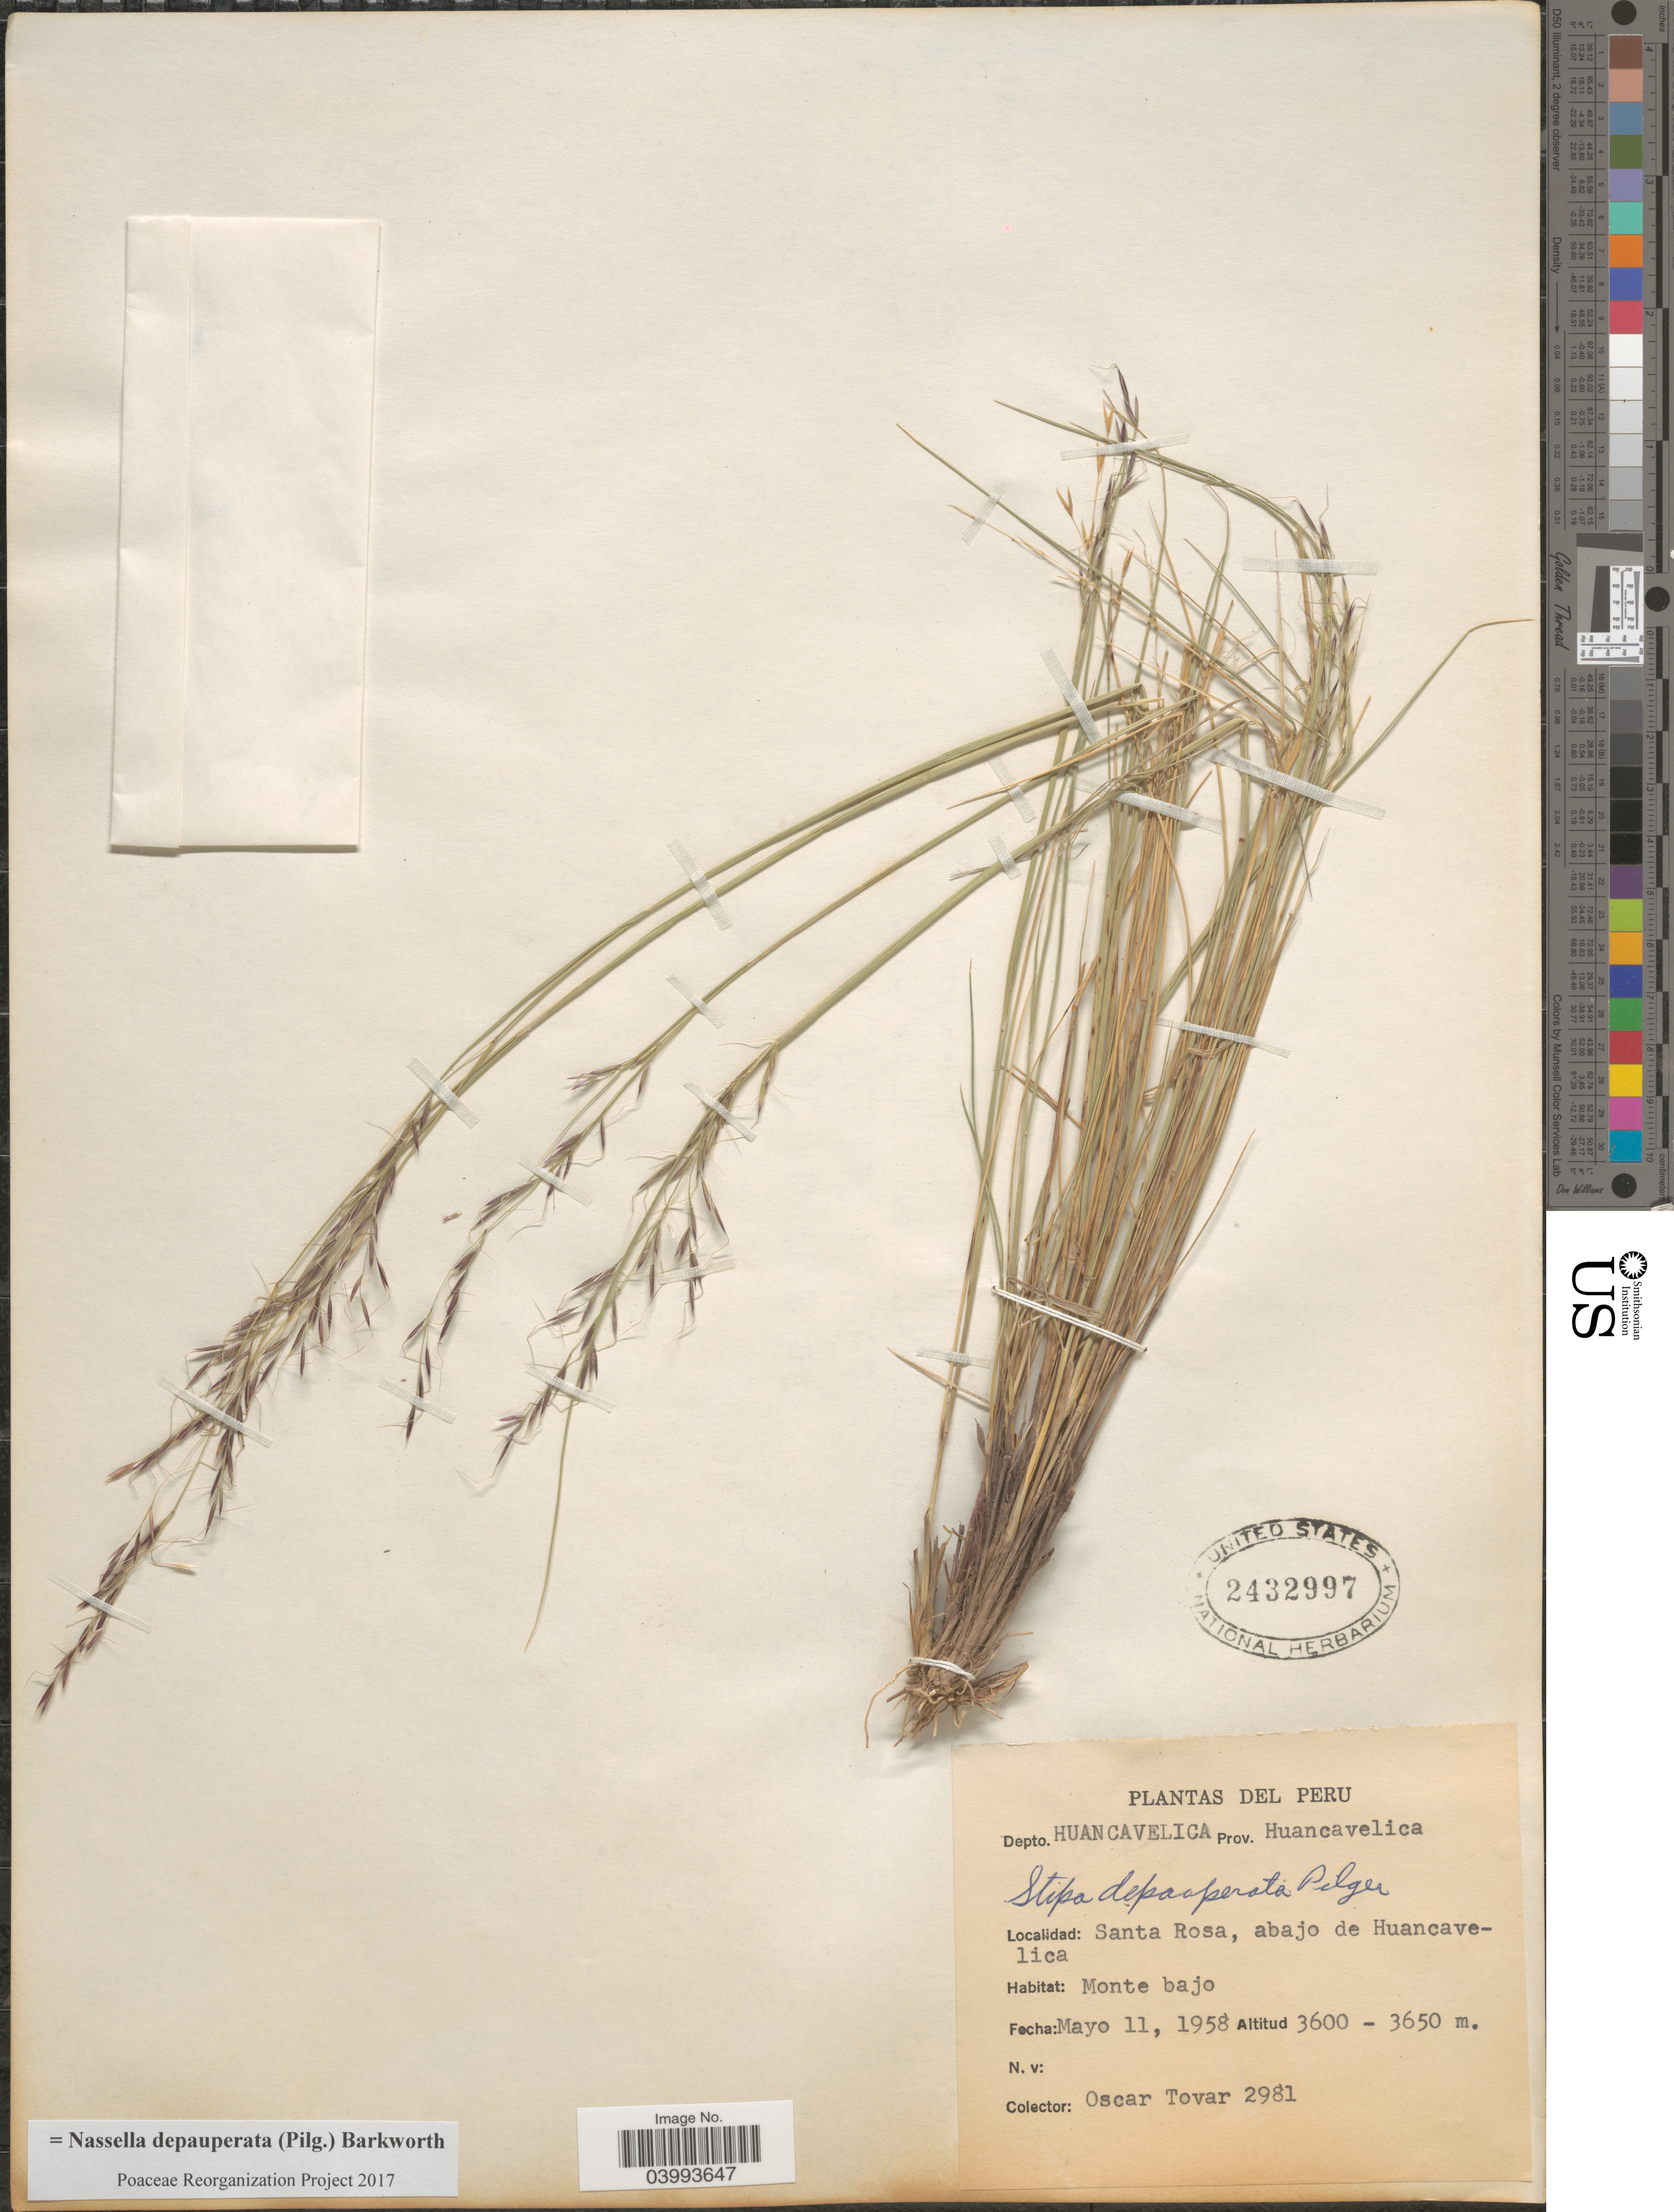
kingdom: Plantae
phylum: Tracheophyta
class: Liliopsida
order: Poales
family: Poaceae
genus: Nassella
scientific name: Nassella depauperata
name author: (Pilg.) Barkworth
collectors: Ó. Tovar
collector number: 2981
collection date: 1958-05-11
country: Peru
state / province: Huancavelica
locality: Depto. Huancavelica. Prov. Huancavelica. Santa Rosa, abajo de Huancavelica. Monte bajo.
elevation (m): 3600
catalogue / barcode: US 2432997